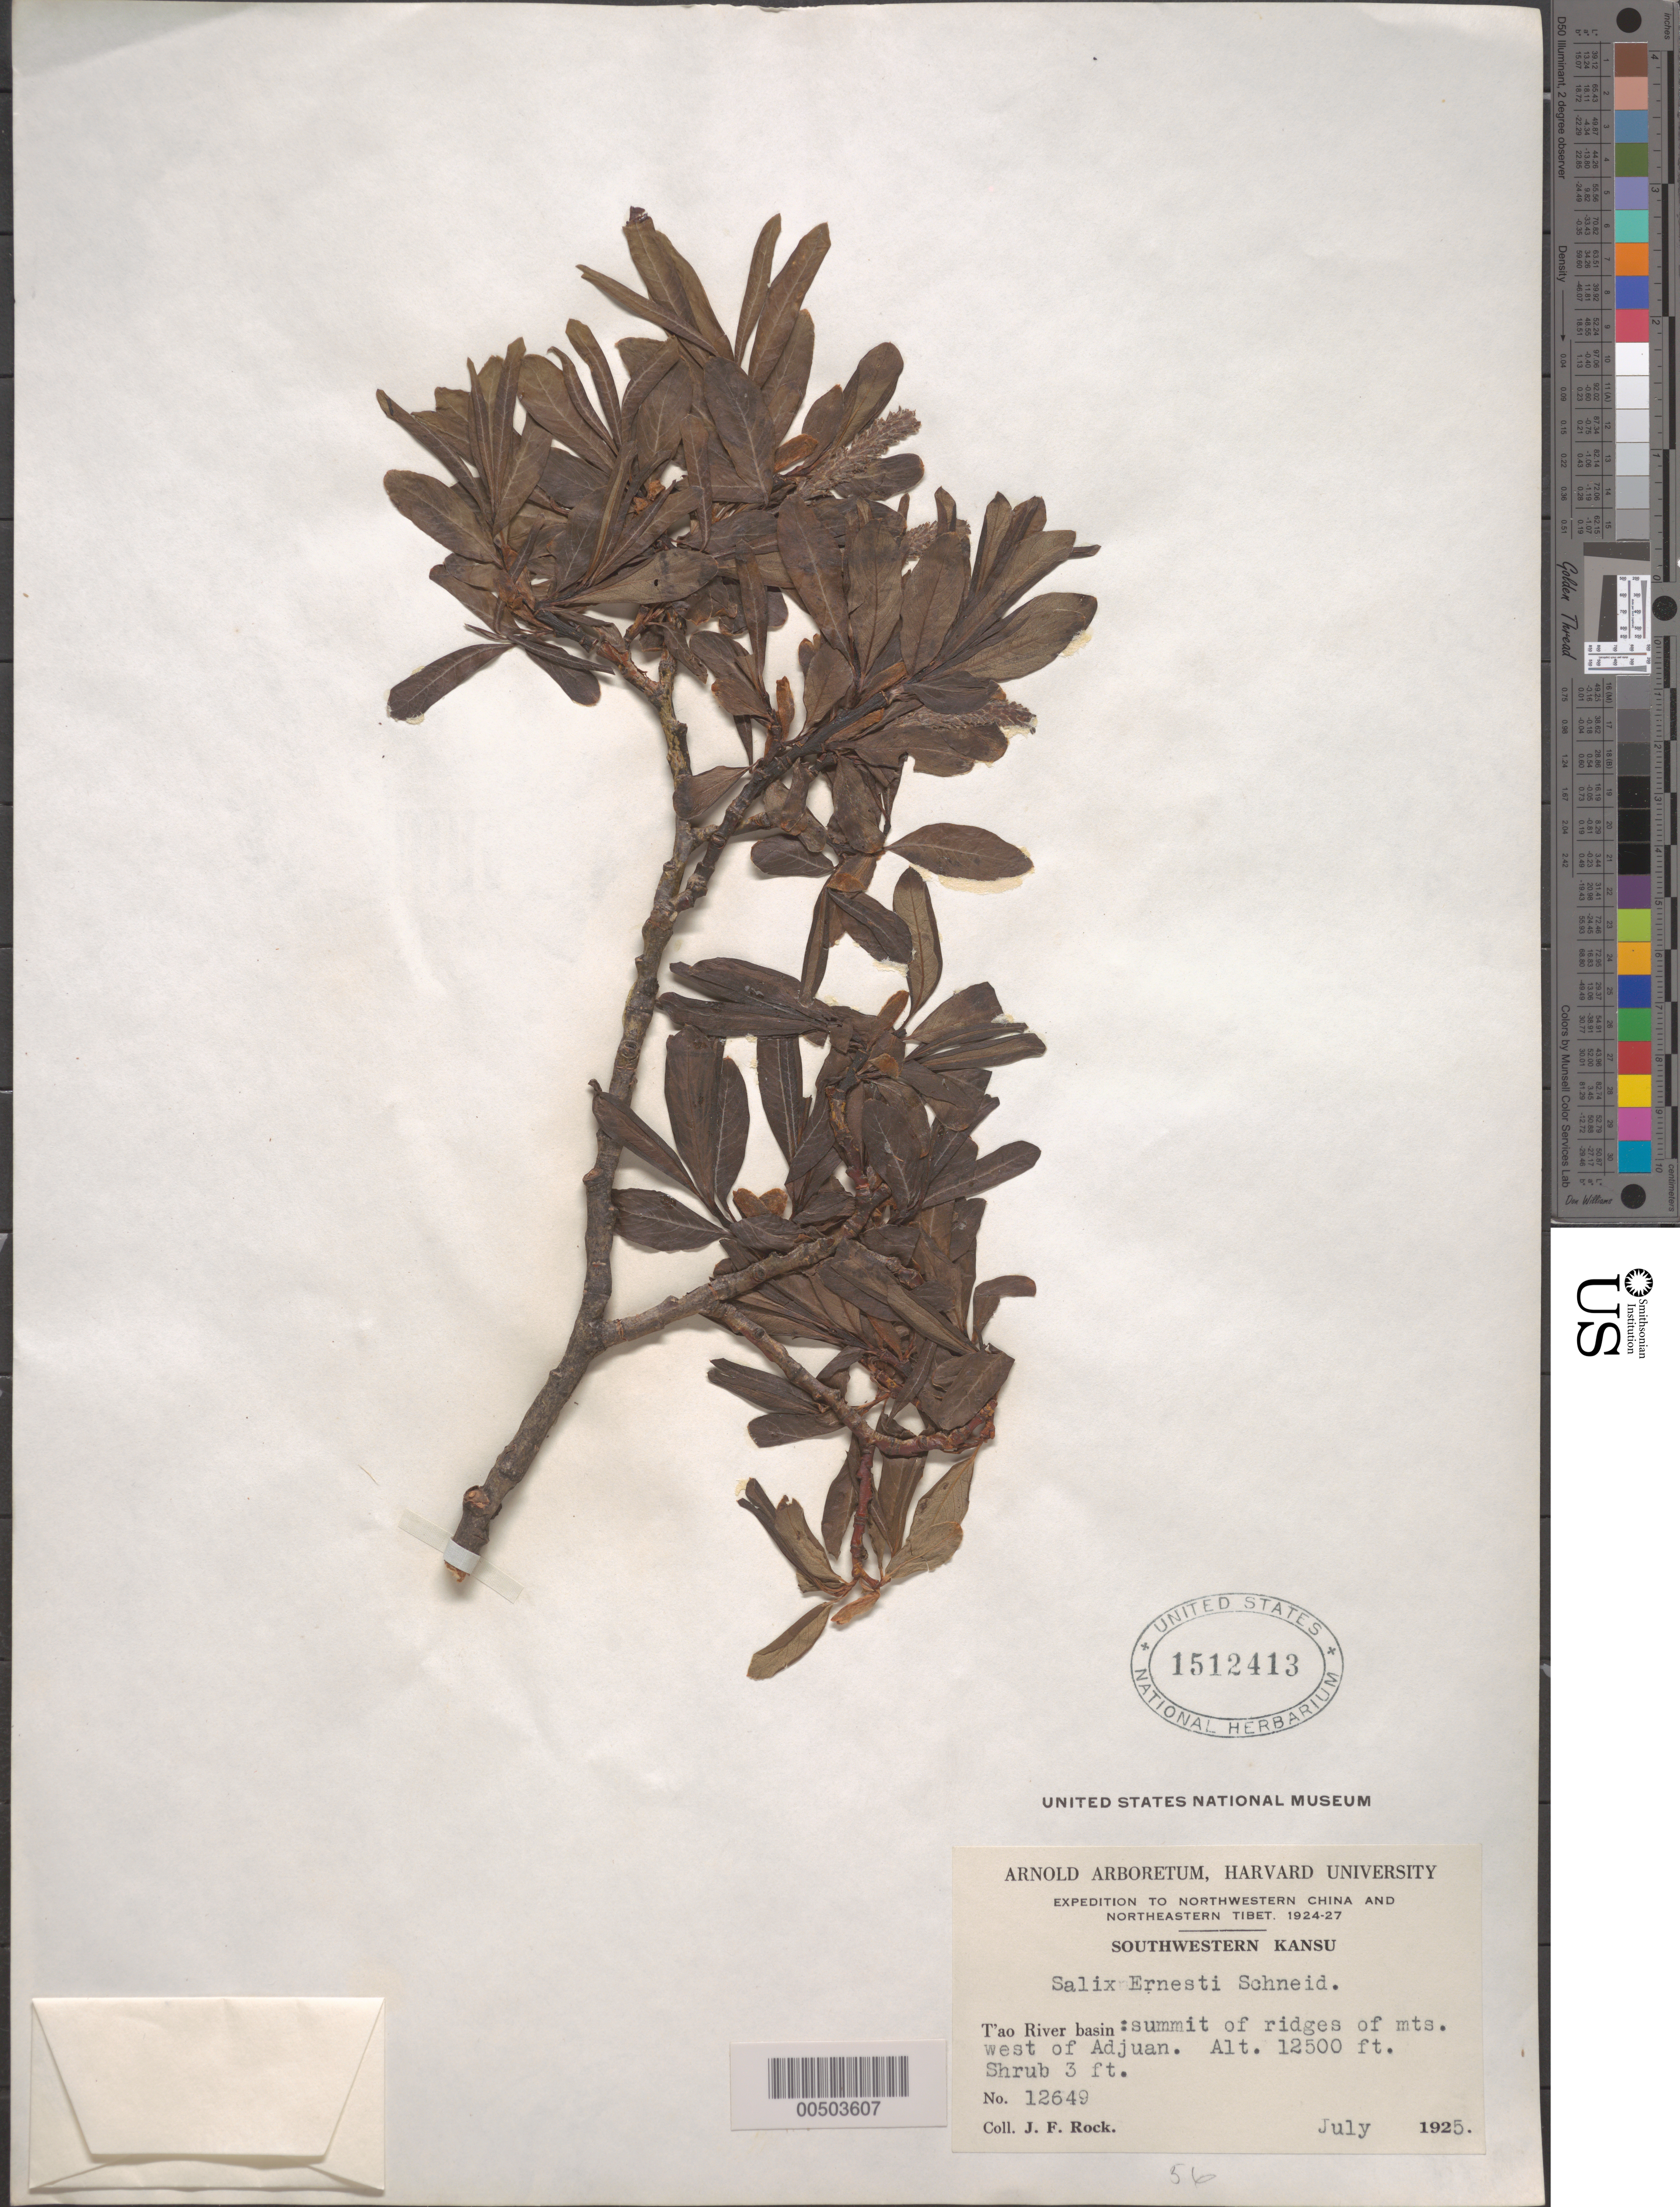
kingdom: Plantae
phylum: Tracheophyta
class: Magnoliopsida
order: Malpighiales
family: Salicaceae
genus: Salix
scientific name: Salix ernestii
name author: C.K. Schneid. in Sarg.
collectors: J. F. Rock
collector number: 12649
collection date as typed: Jul 1925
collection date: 1925-07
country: China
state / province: Gansu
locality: Tao River basin, summit of ridges of mts. west of Adjuan.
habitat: Shrub 3 ft.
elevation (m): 3810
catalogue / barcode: US 1512413